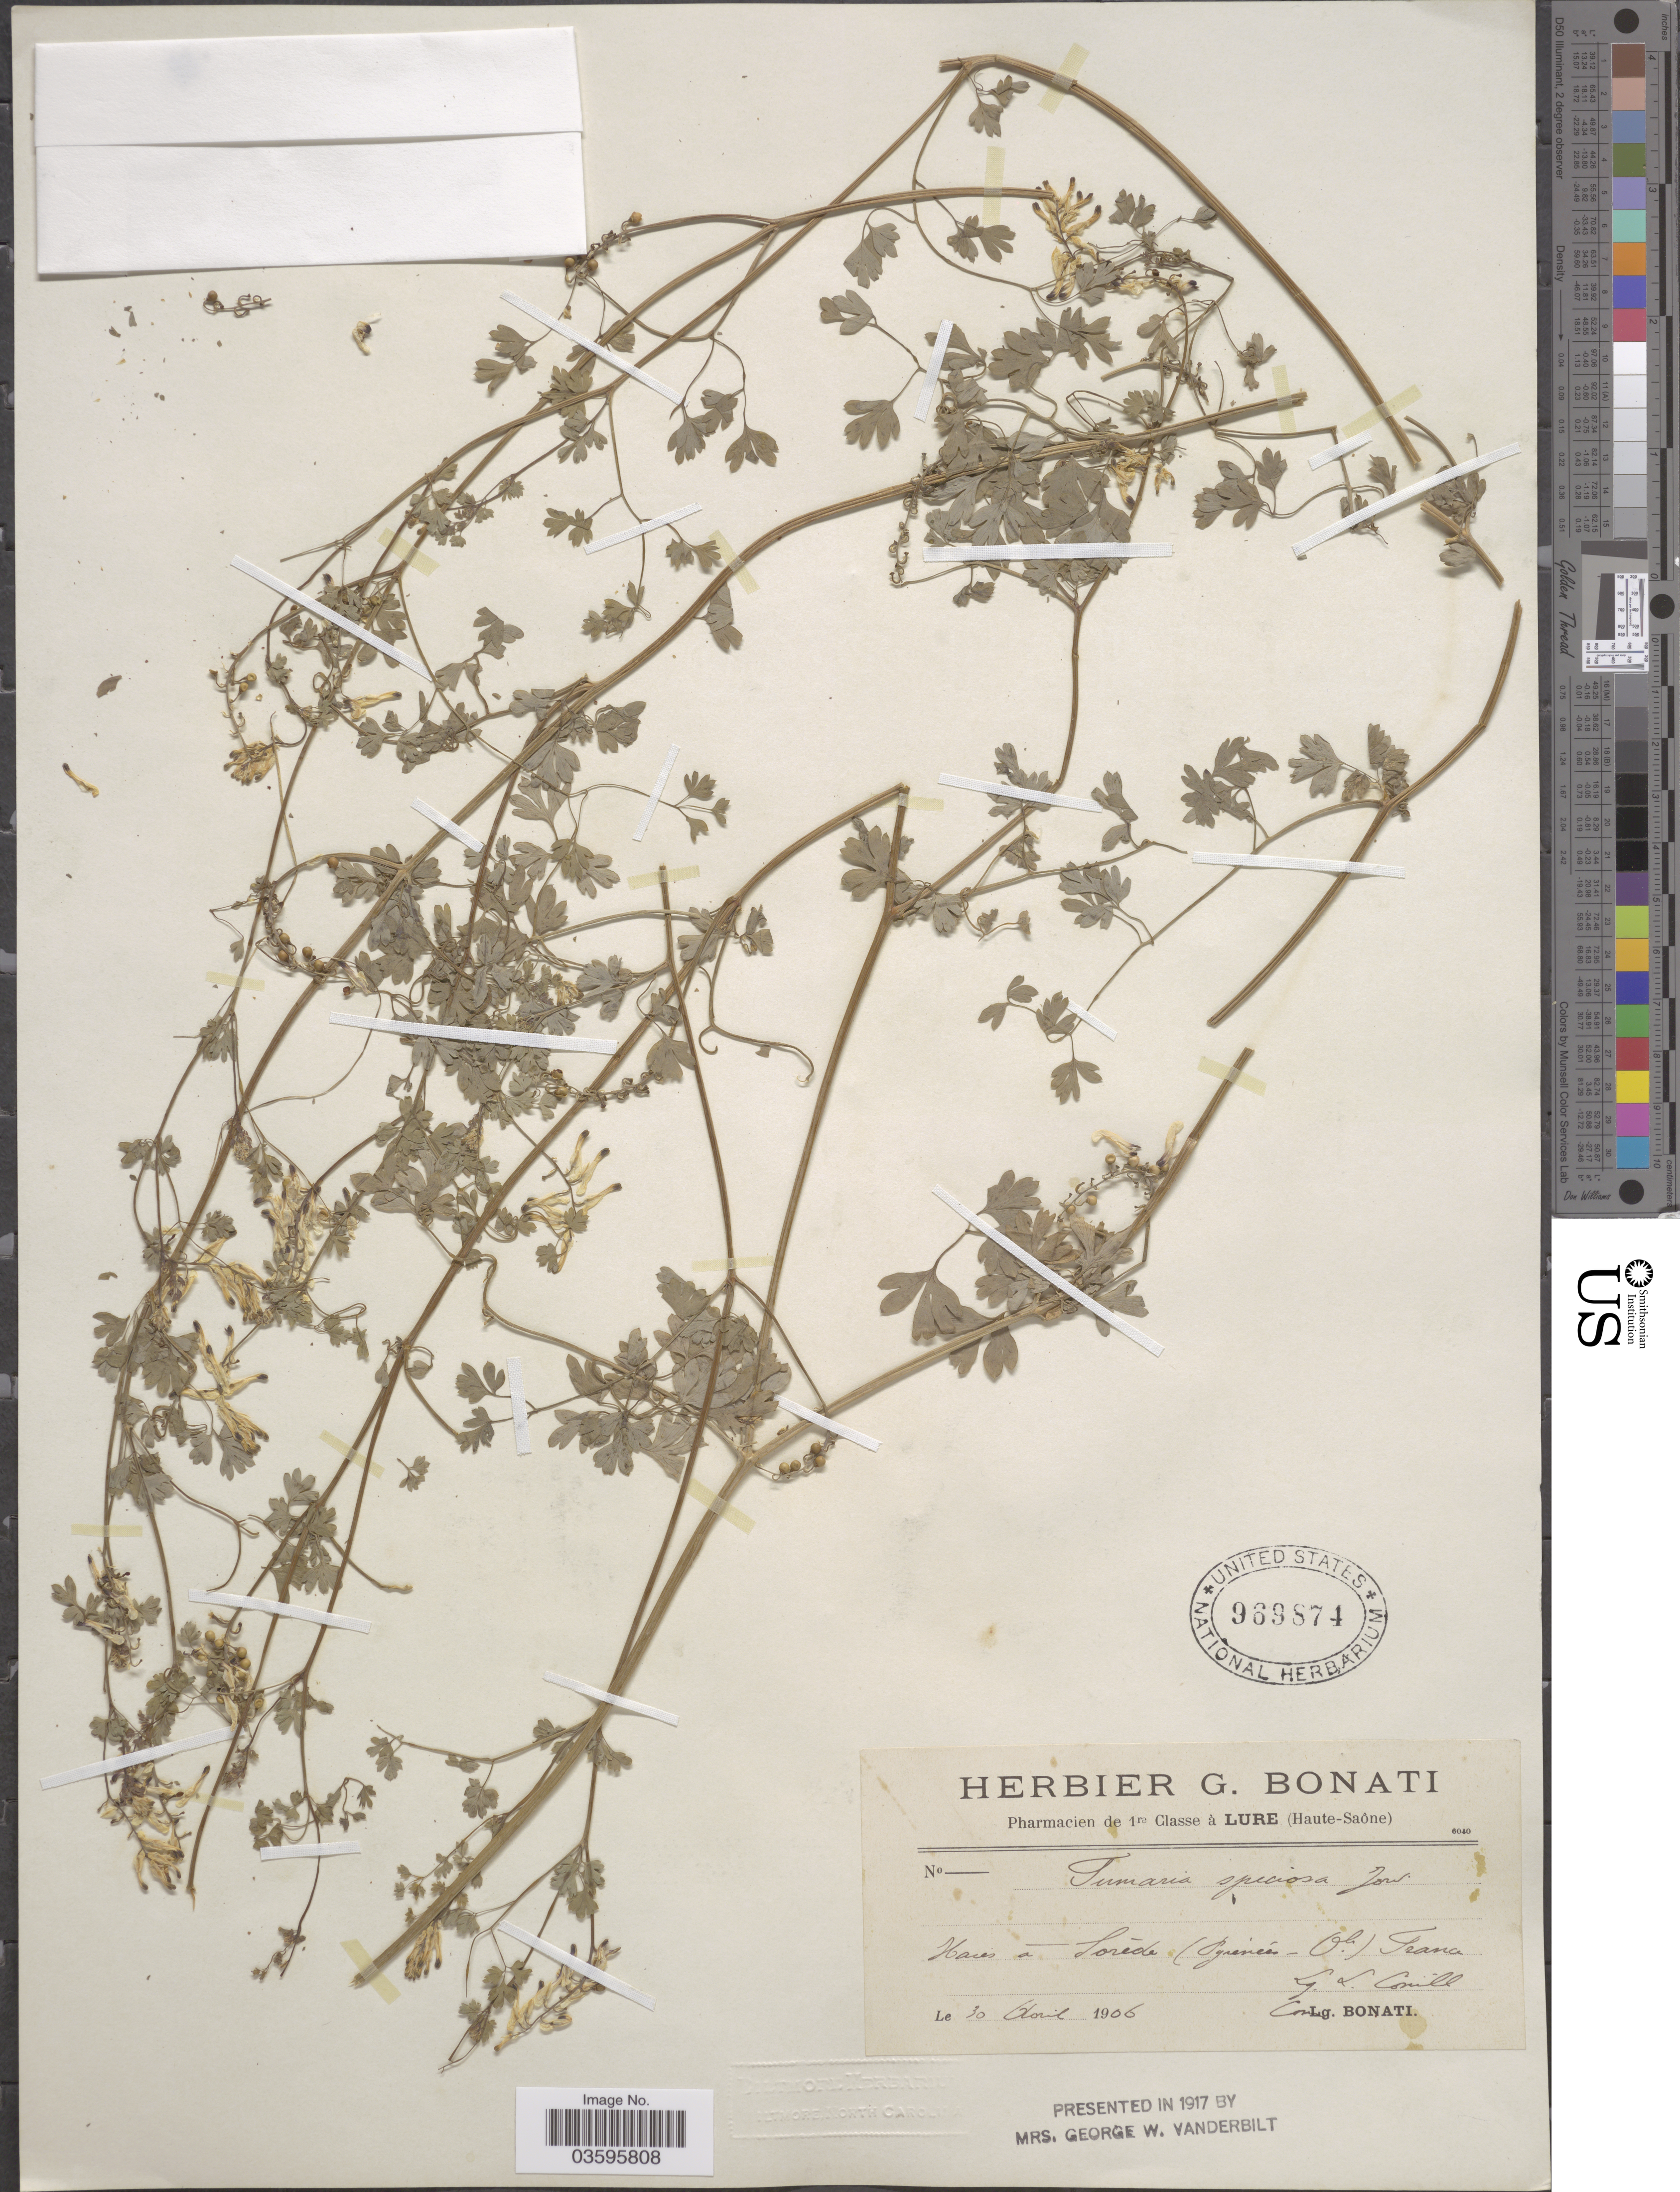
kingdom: Plantae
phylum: Tracheophyta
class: Magnoliopsida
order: Ranunculales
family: Papaveraceae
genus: Fumaria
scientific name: Fumaria speciosa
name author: Jord.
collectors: Conill, L.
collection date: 1906-04-30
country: France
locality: Haies á Soréde (Pyrenées-Ole.) France.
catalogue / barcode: US 969874